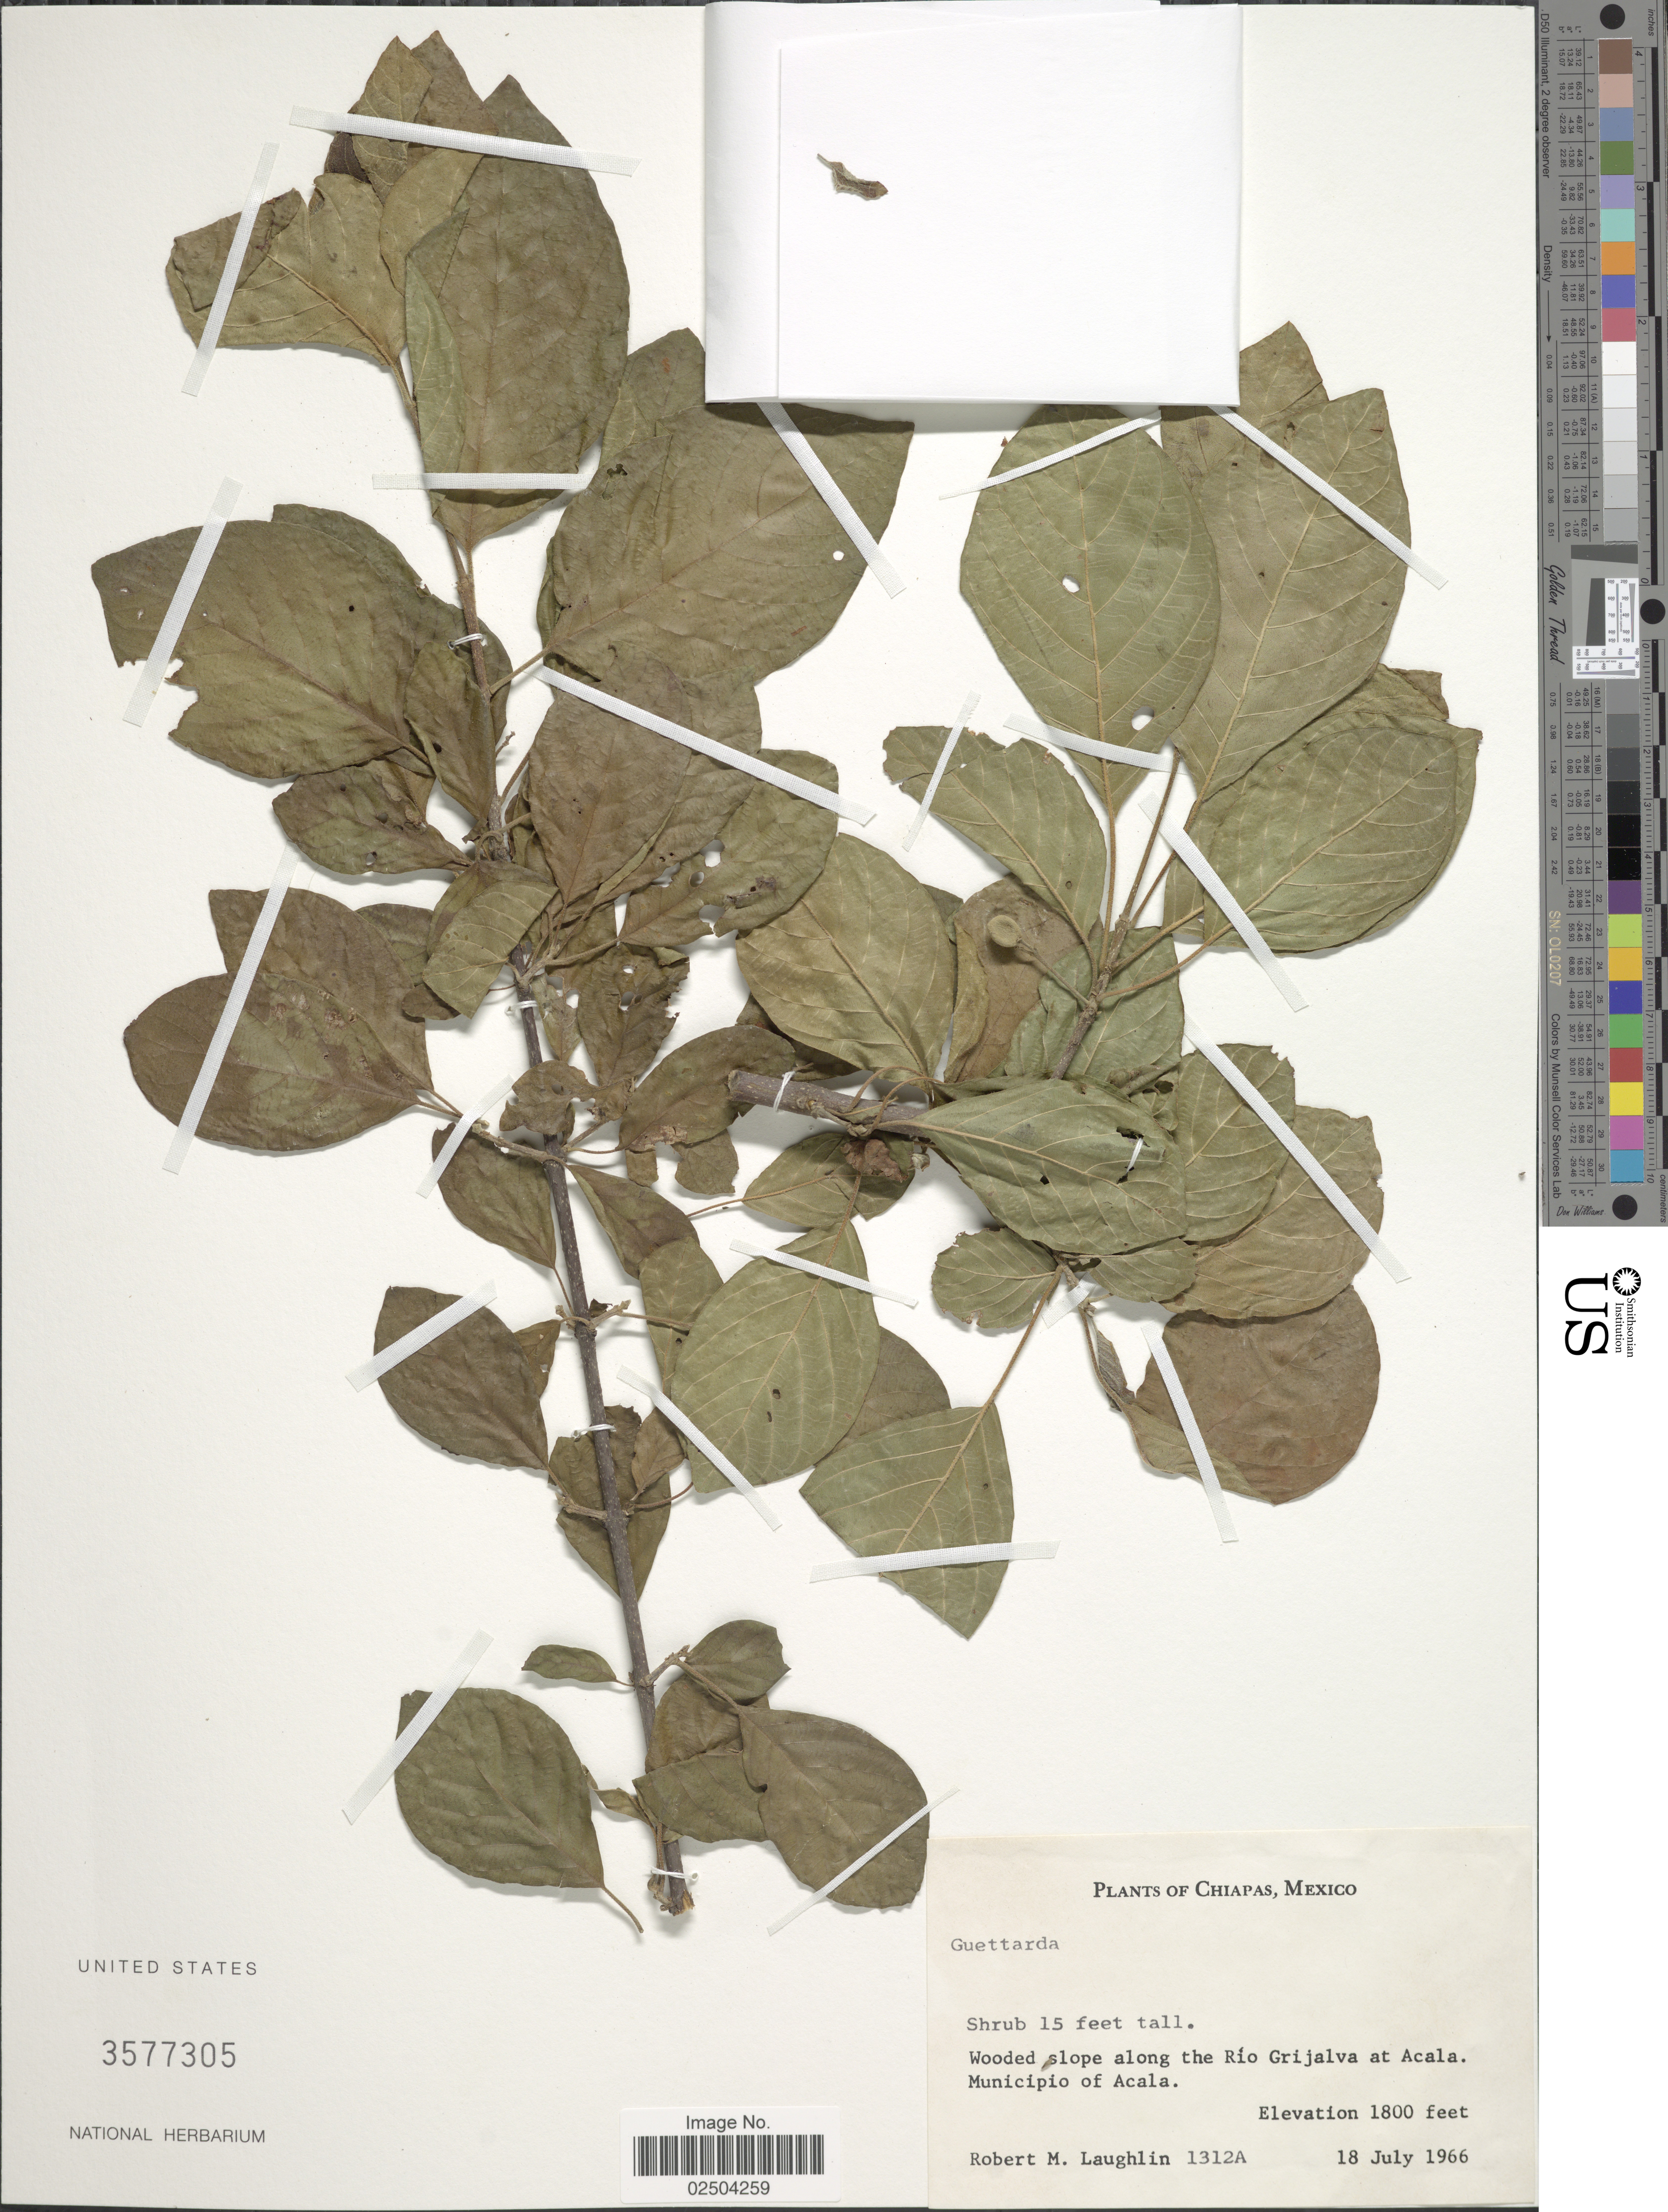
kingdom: Plantae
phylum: Tracheophyta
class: Magnoliopsida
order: Gentianales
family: Rubiaceae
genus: Guettarda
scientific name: Guettarda sp.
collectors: R. M. Laughlin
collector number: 1312A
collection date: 1966-07-18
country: Mexico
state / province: Chiapas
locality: Wooded slope along the Rio Grijalva at Acala, Municipio of Acala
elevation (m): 549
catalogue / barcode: US 3577305